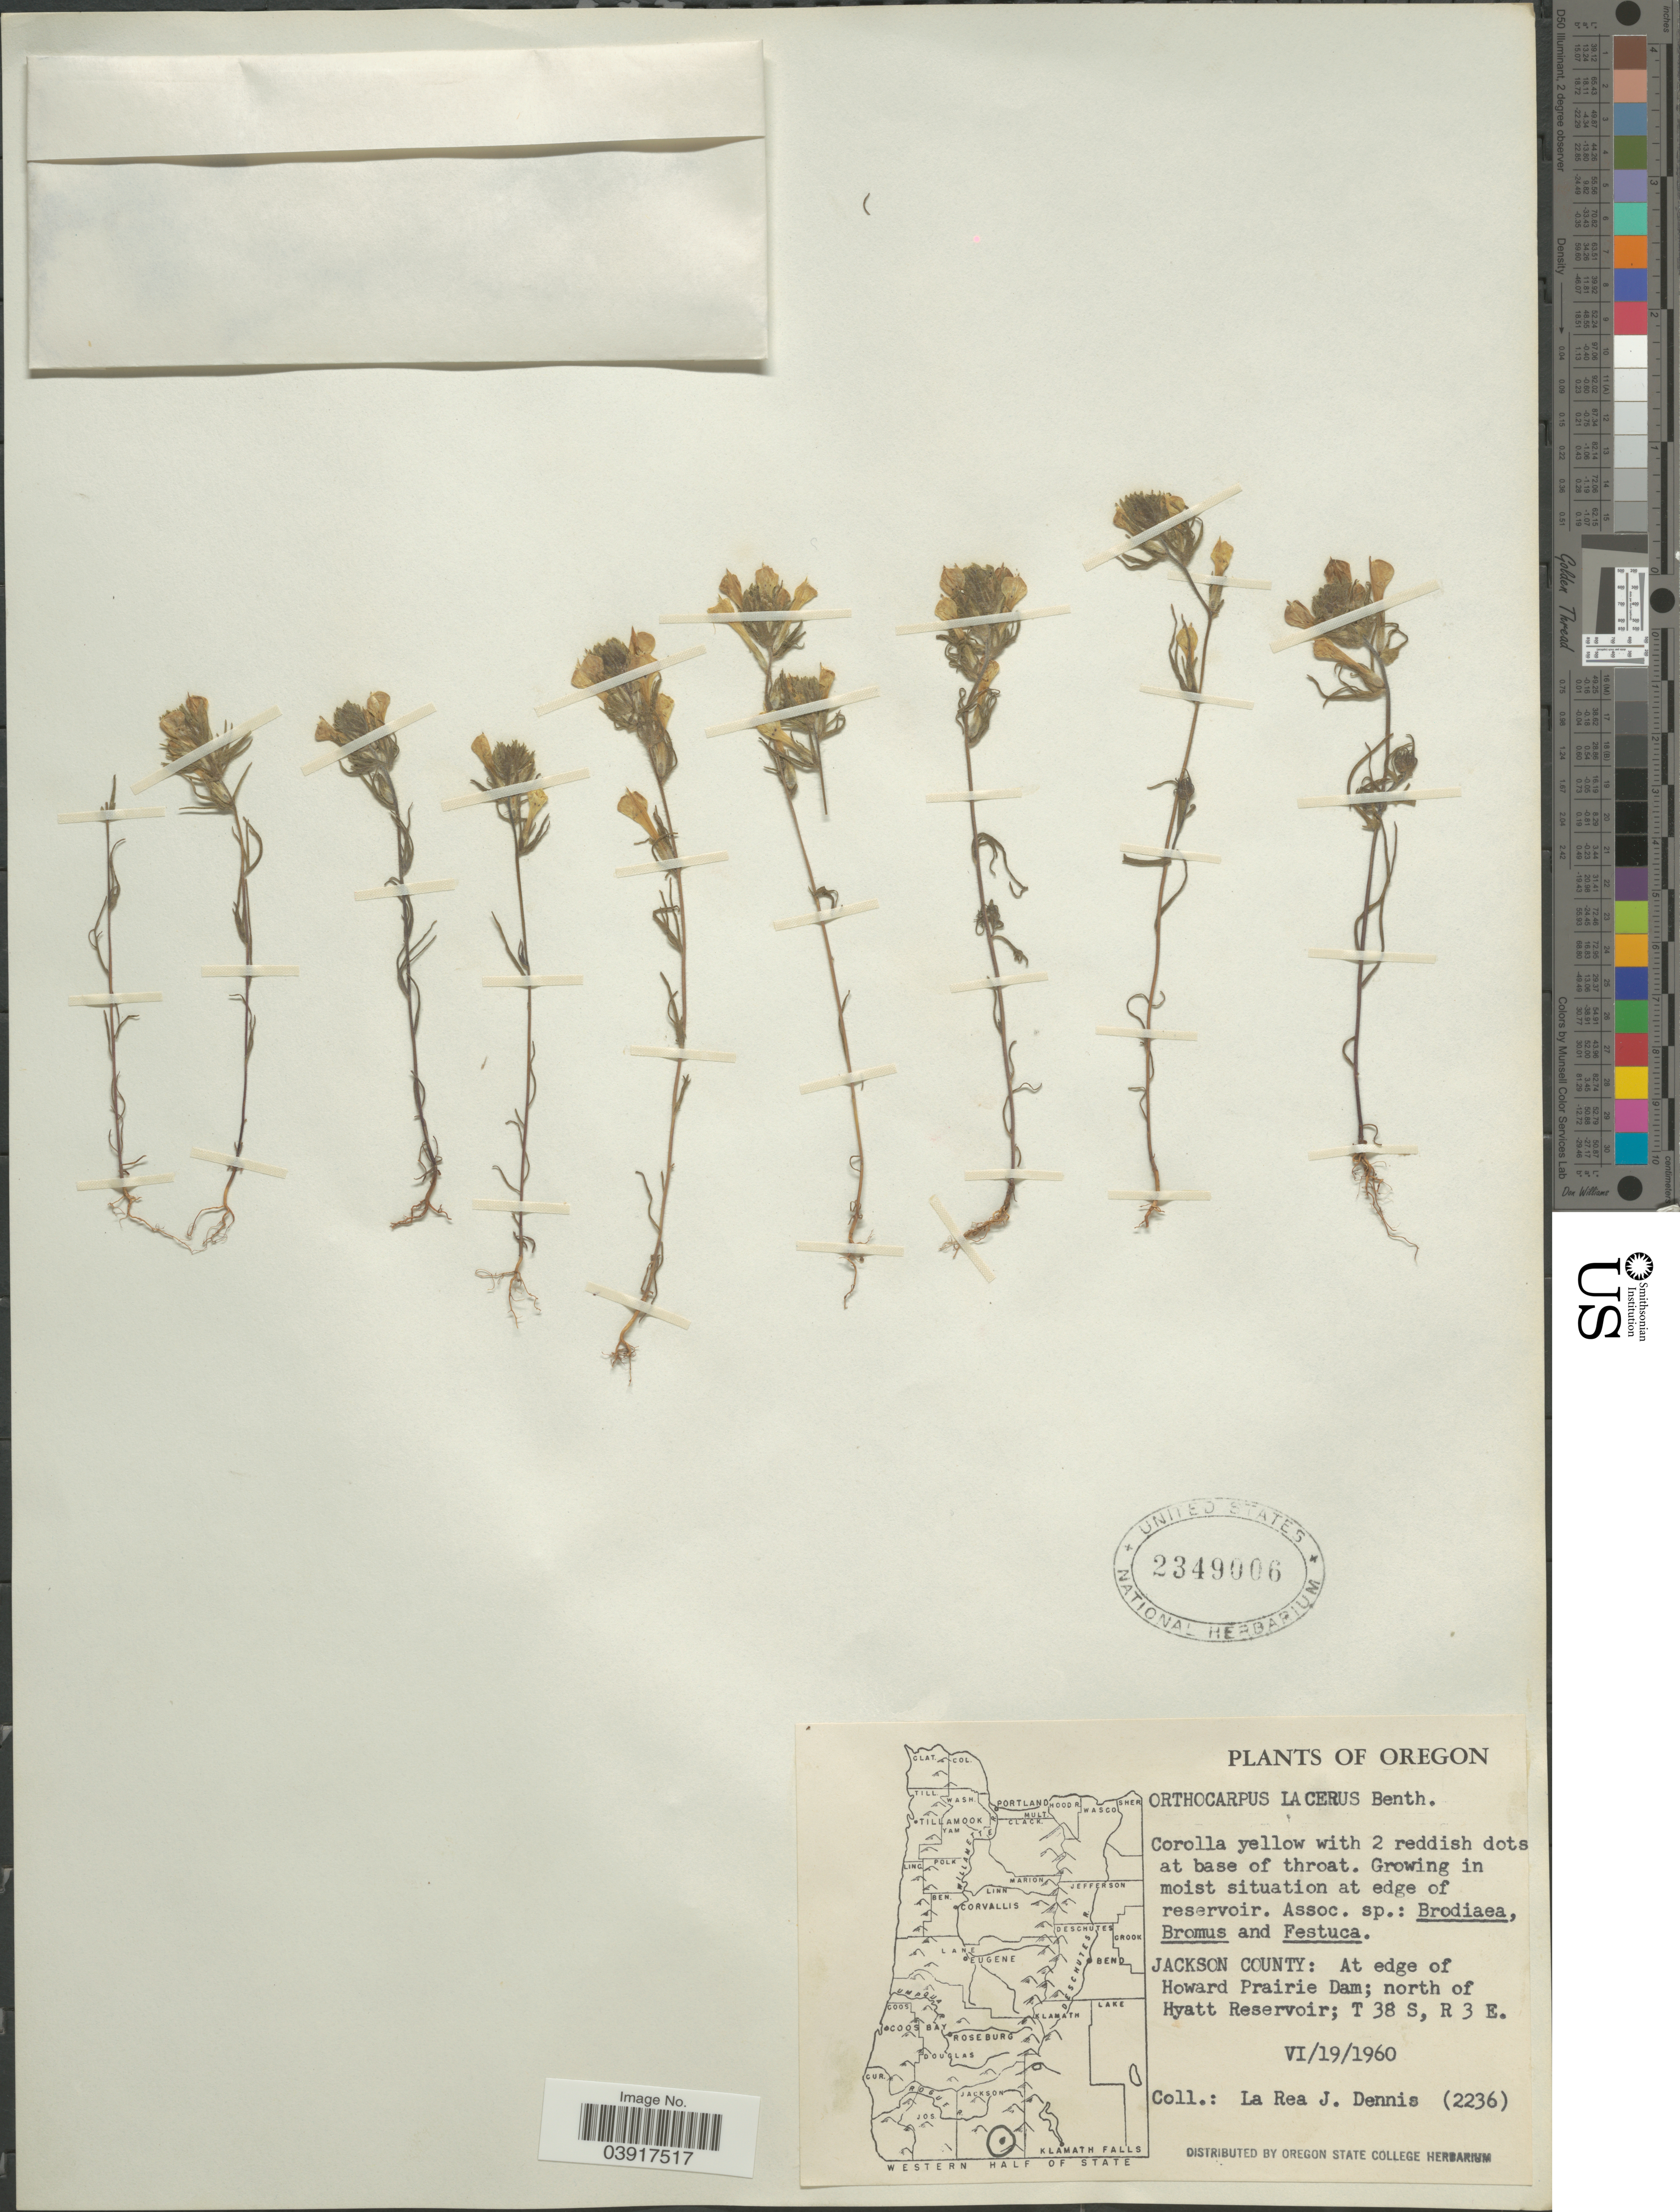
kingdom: Plantae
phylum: Tracheophyta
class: Magnoliopsida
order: Lamiales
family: Orobanchaceae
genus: Orthocarpus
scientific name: Orthocarpus lacerus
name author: Benth.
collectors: L. Dennis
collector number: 2236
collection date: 1960-06-19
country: United States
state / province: Oregon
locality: Jackson County: At edge of Howard Prairie Dam; north of Hyatt Reservoir; T 38 S, R 3 E.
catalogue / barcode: US 2349006